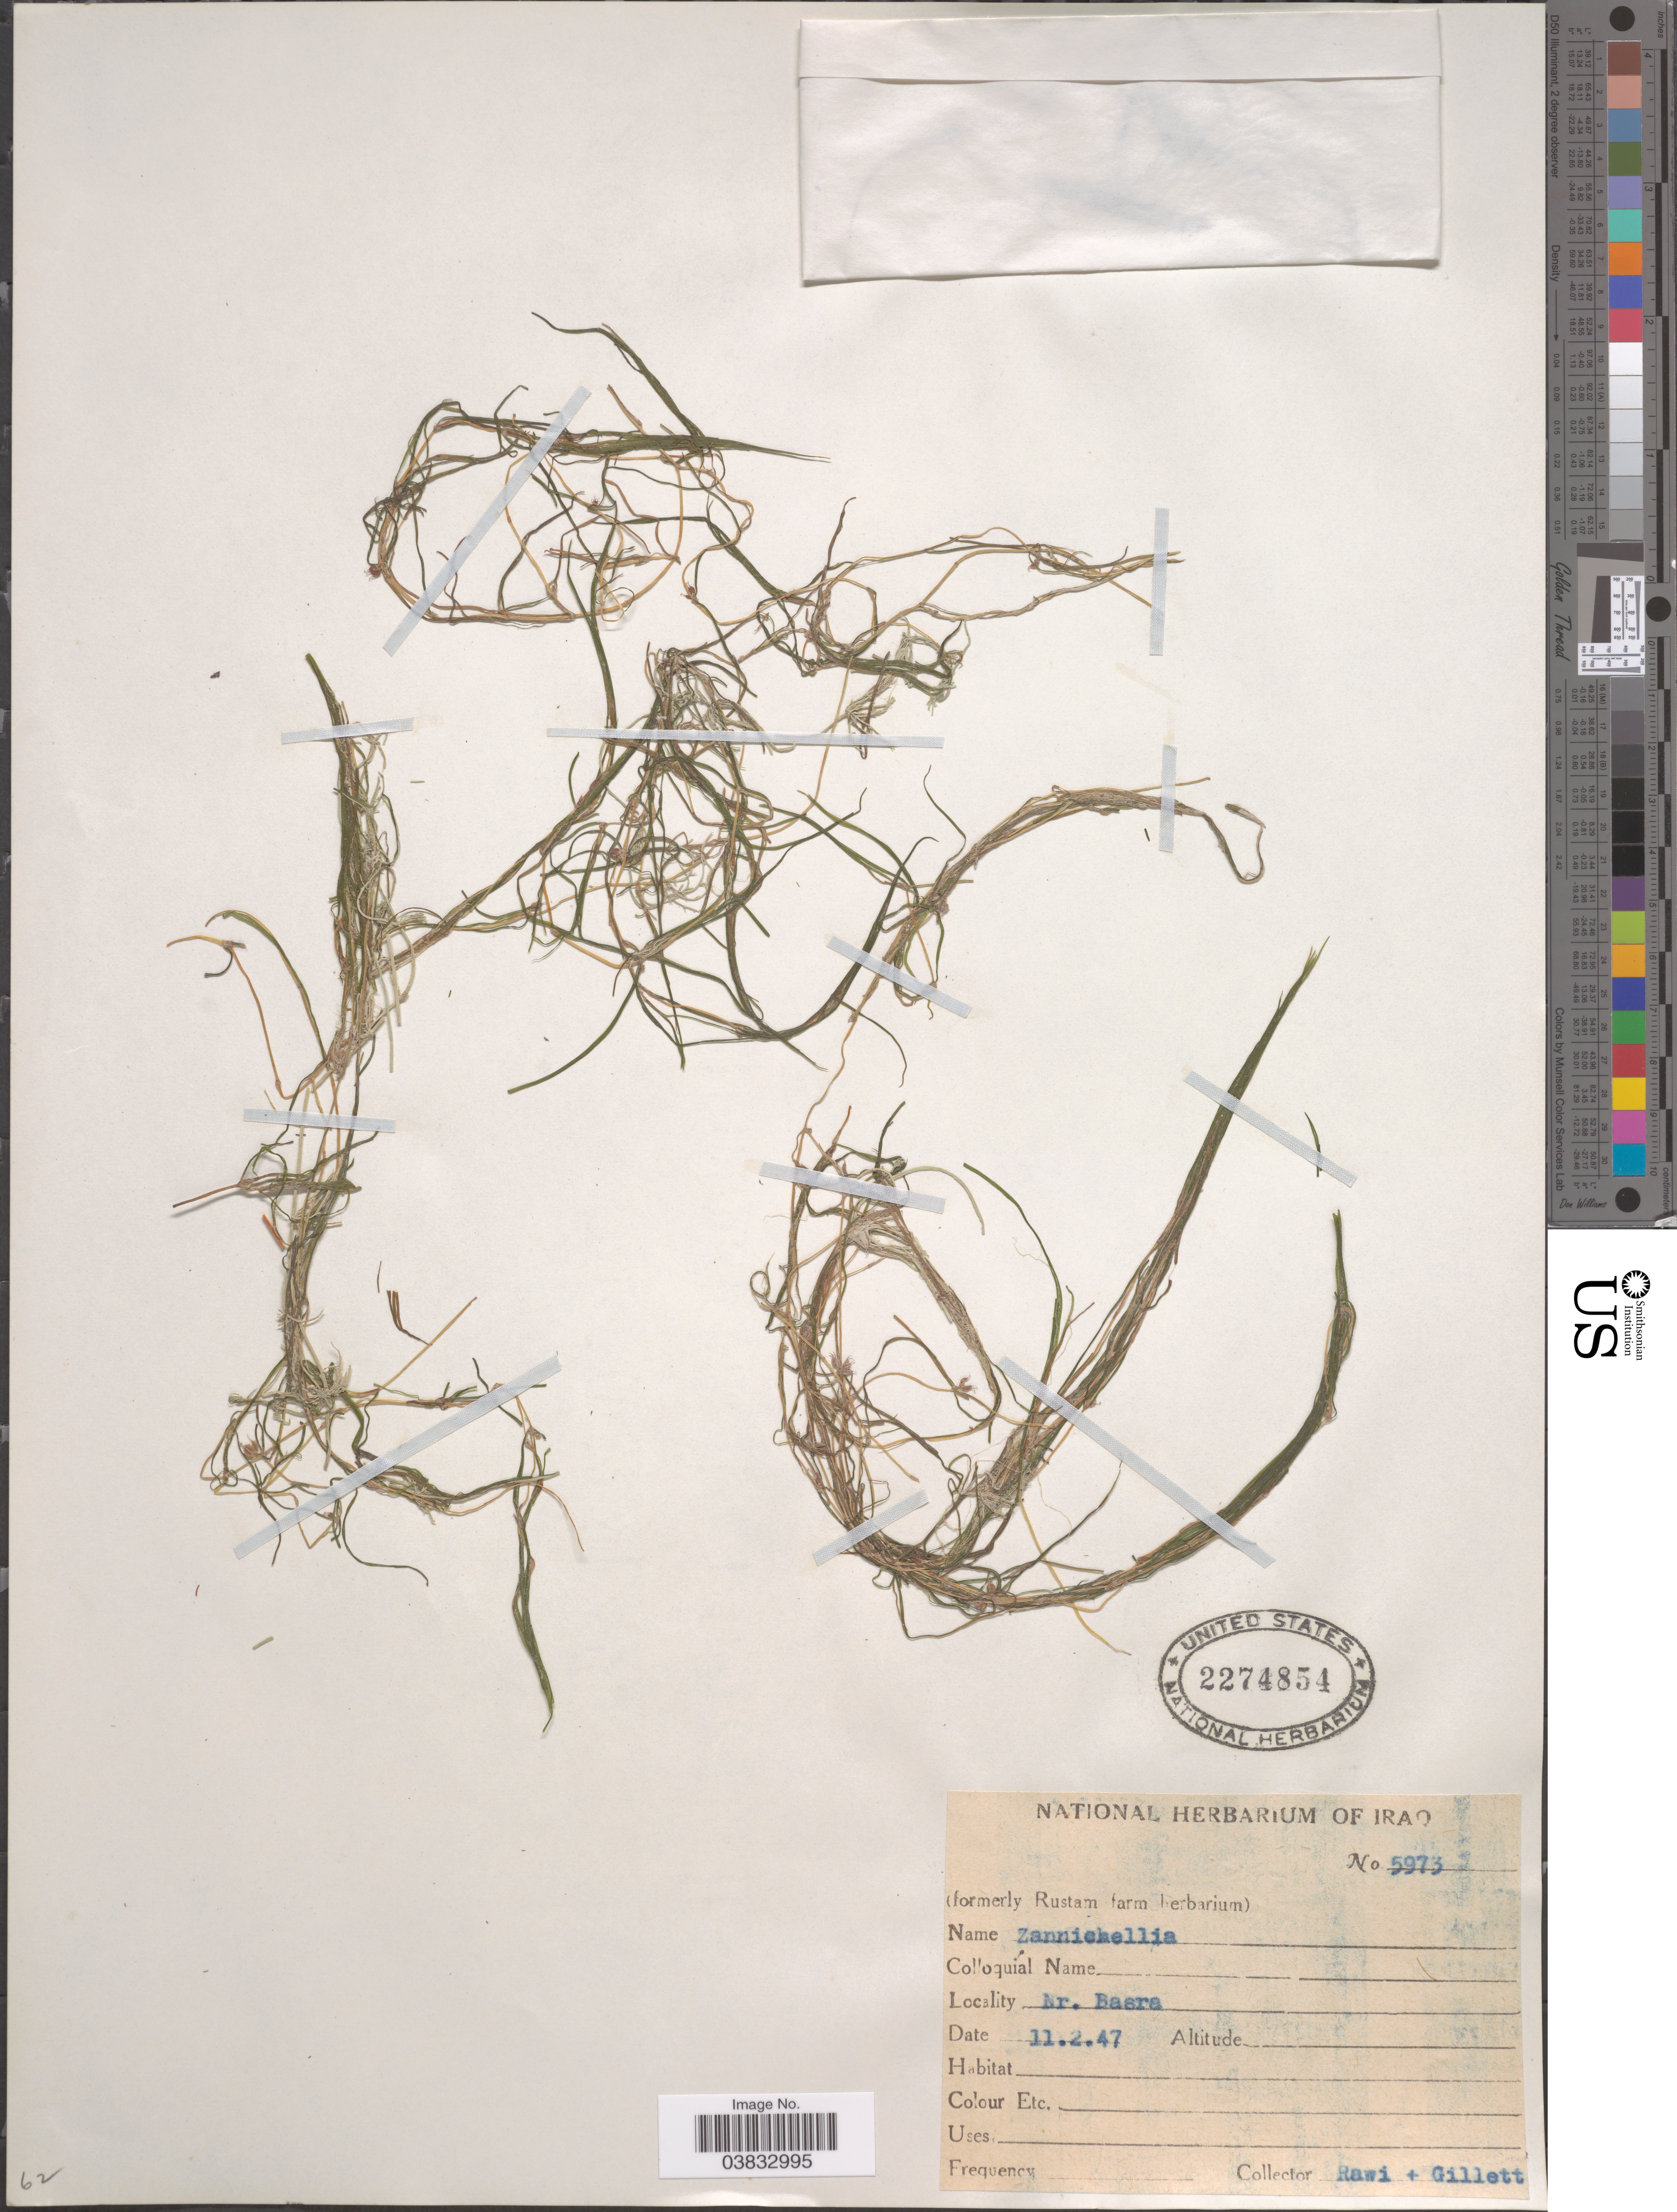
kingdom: Plantae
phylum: Tracheophyta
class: Liliopsida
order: Alismatales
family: Potamogetonaceae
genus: Zannichellia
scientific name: Zannichellia sp.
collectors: -. Rawi & Gillett, --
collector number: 5973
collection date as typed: Transcribed d/m/y: 11/2/47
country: Iraq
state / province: Al Basrah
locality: Nr. Basra.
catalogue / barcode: US 2274854